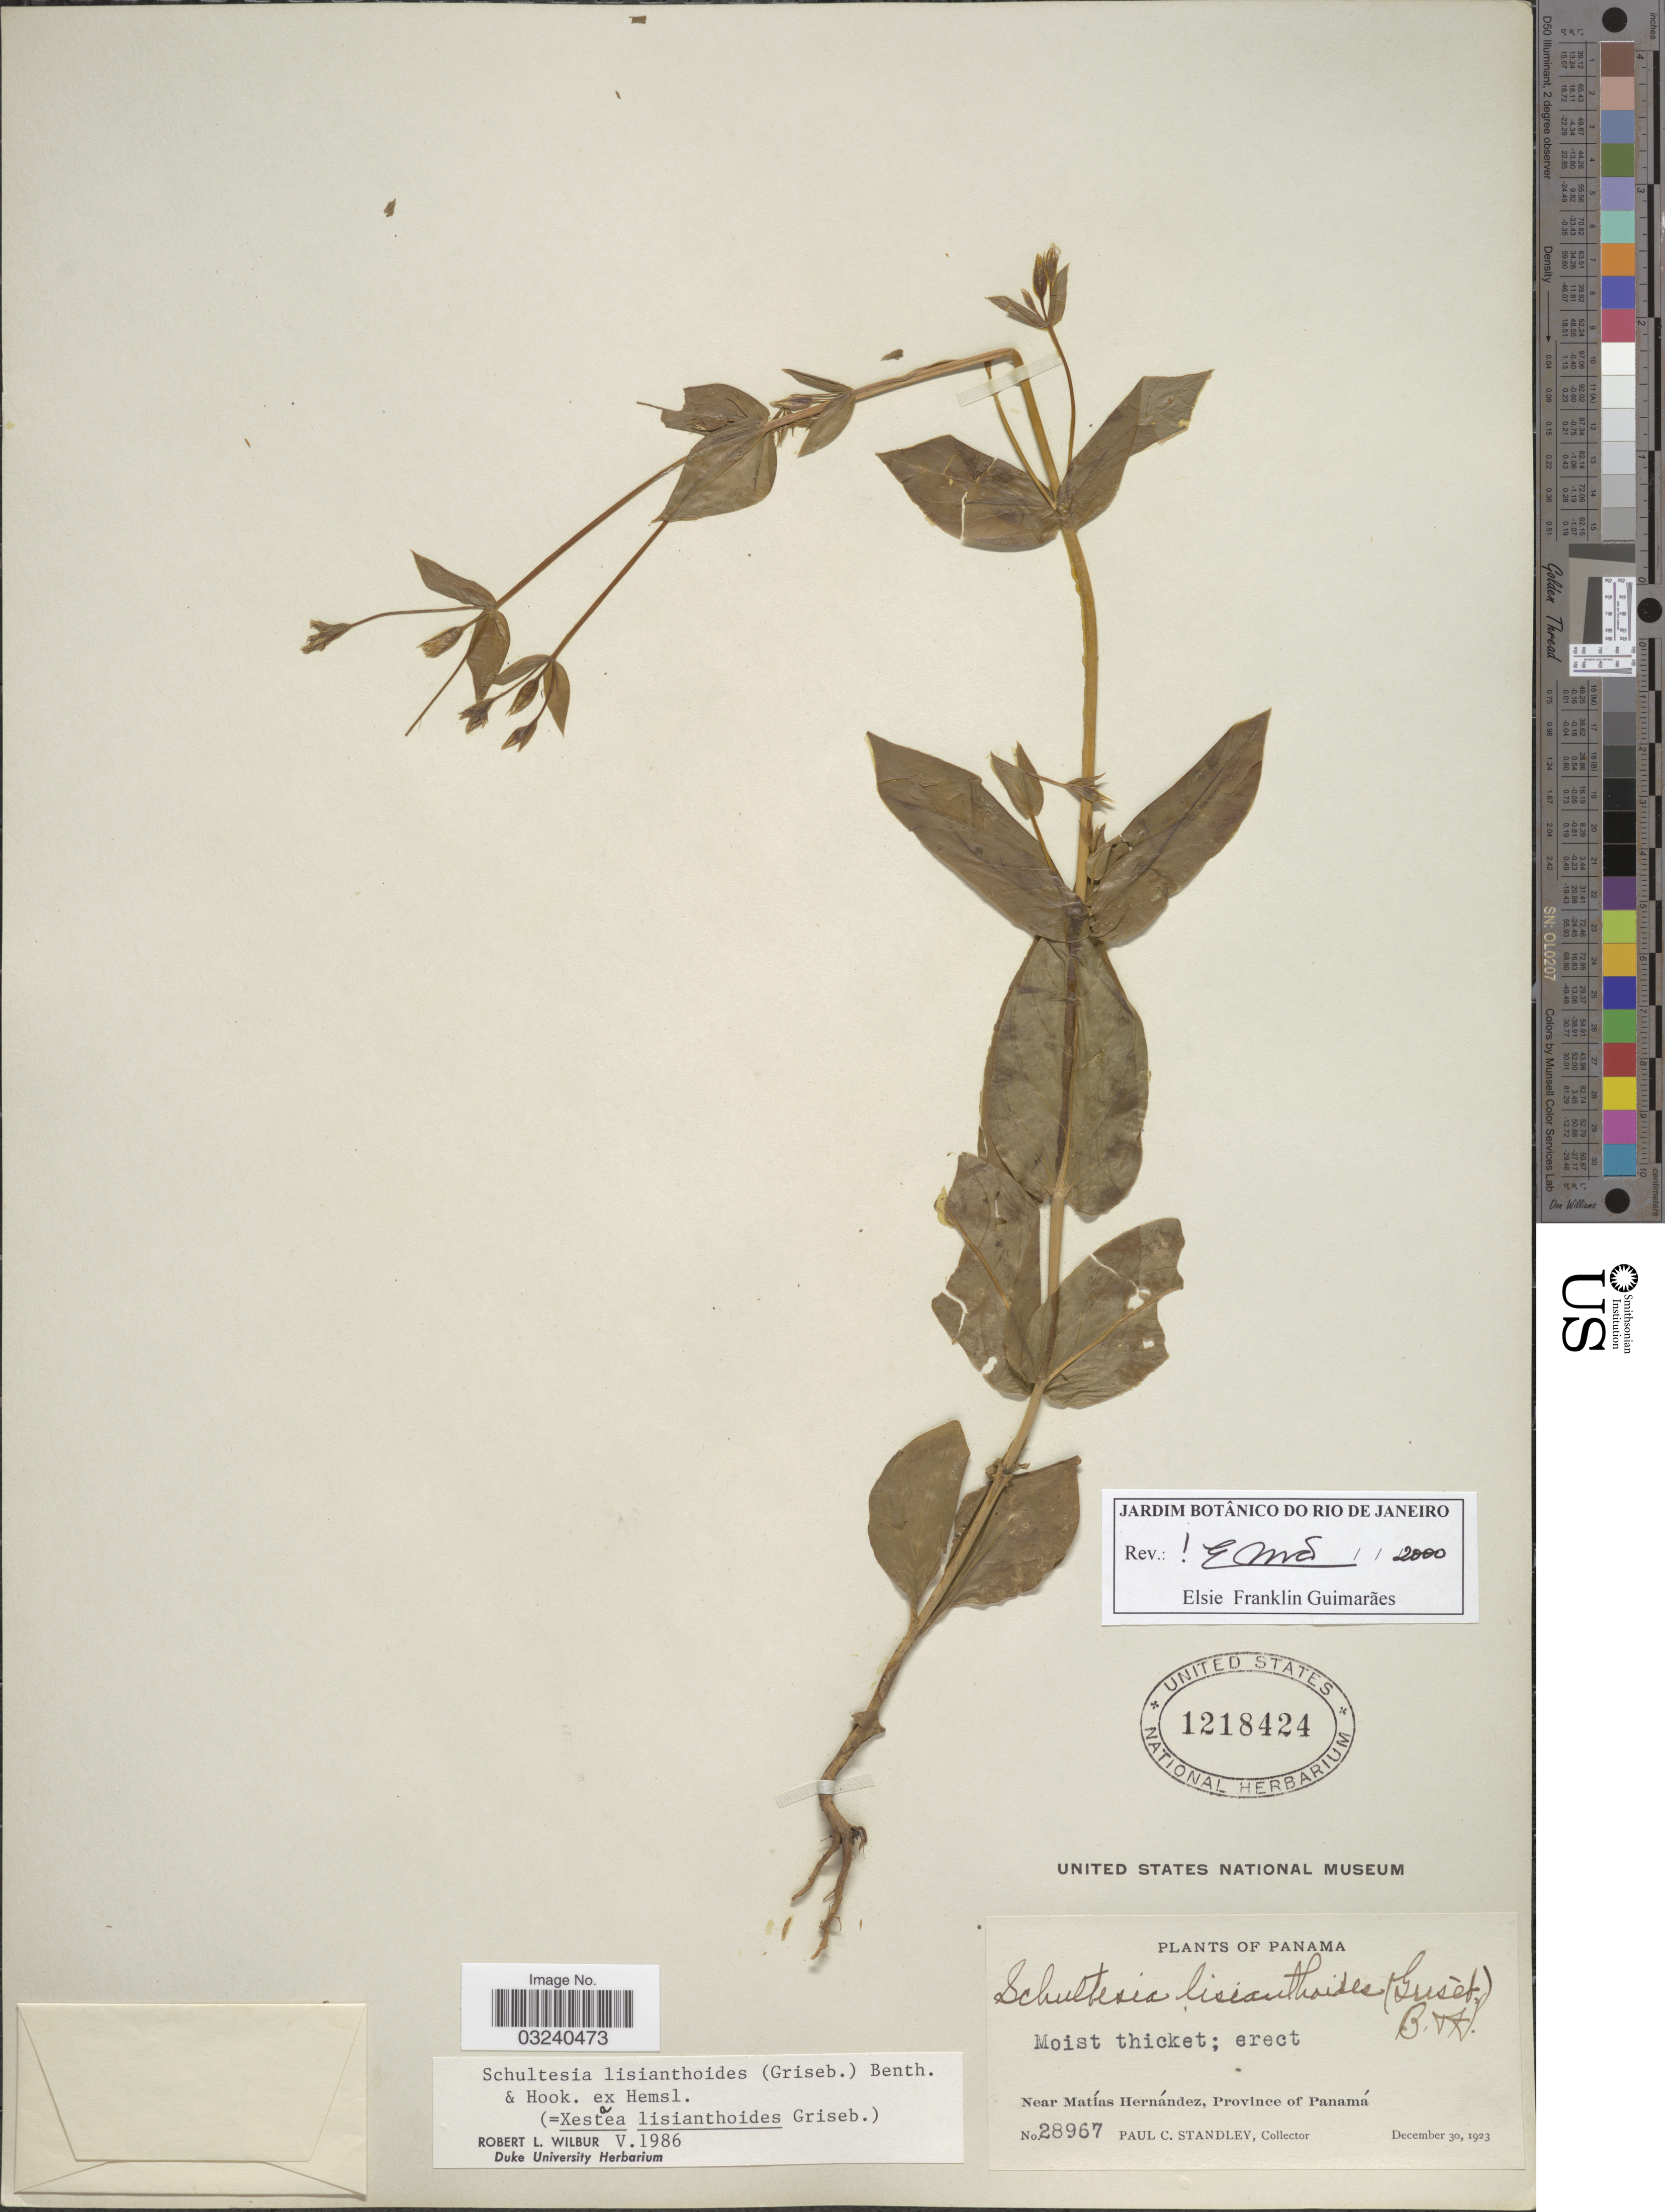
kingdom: Plantae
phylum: Tracheophyta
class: Magnoliopsida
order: Gentianales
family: Gentianaceae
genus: Schultesia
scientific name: Schultesia lisianthoides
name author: (Griseb.) Benth. & Hook. f. ex Hemsl.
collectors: P. C. Standley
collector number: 28967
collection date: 1923-12-30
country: Panama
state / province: Panamá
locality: Near Matías Hernández.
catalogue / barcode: US 1218424